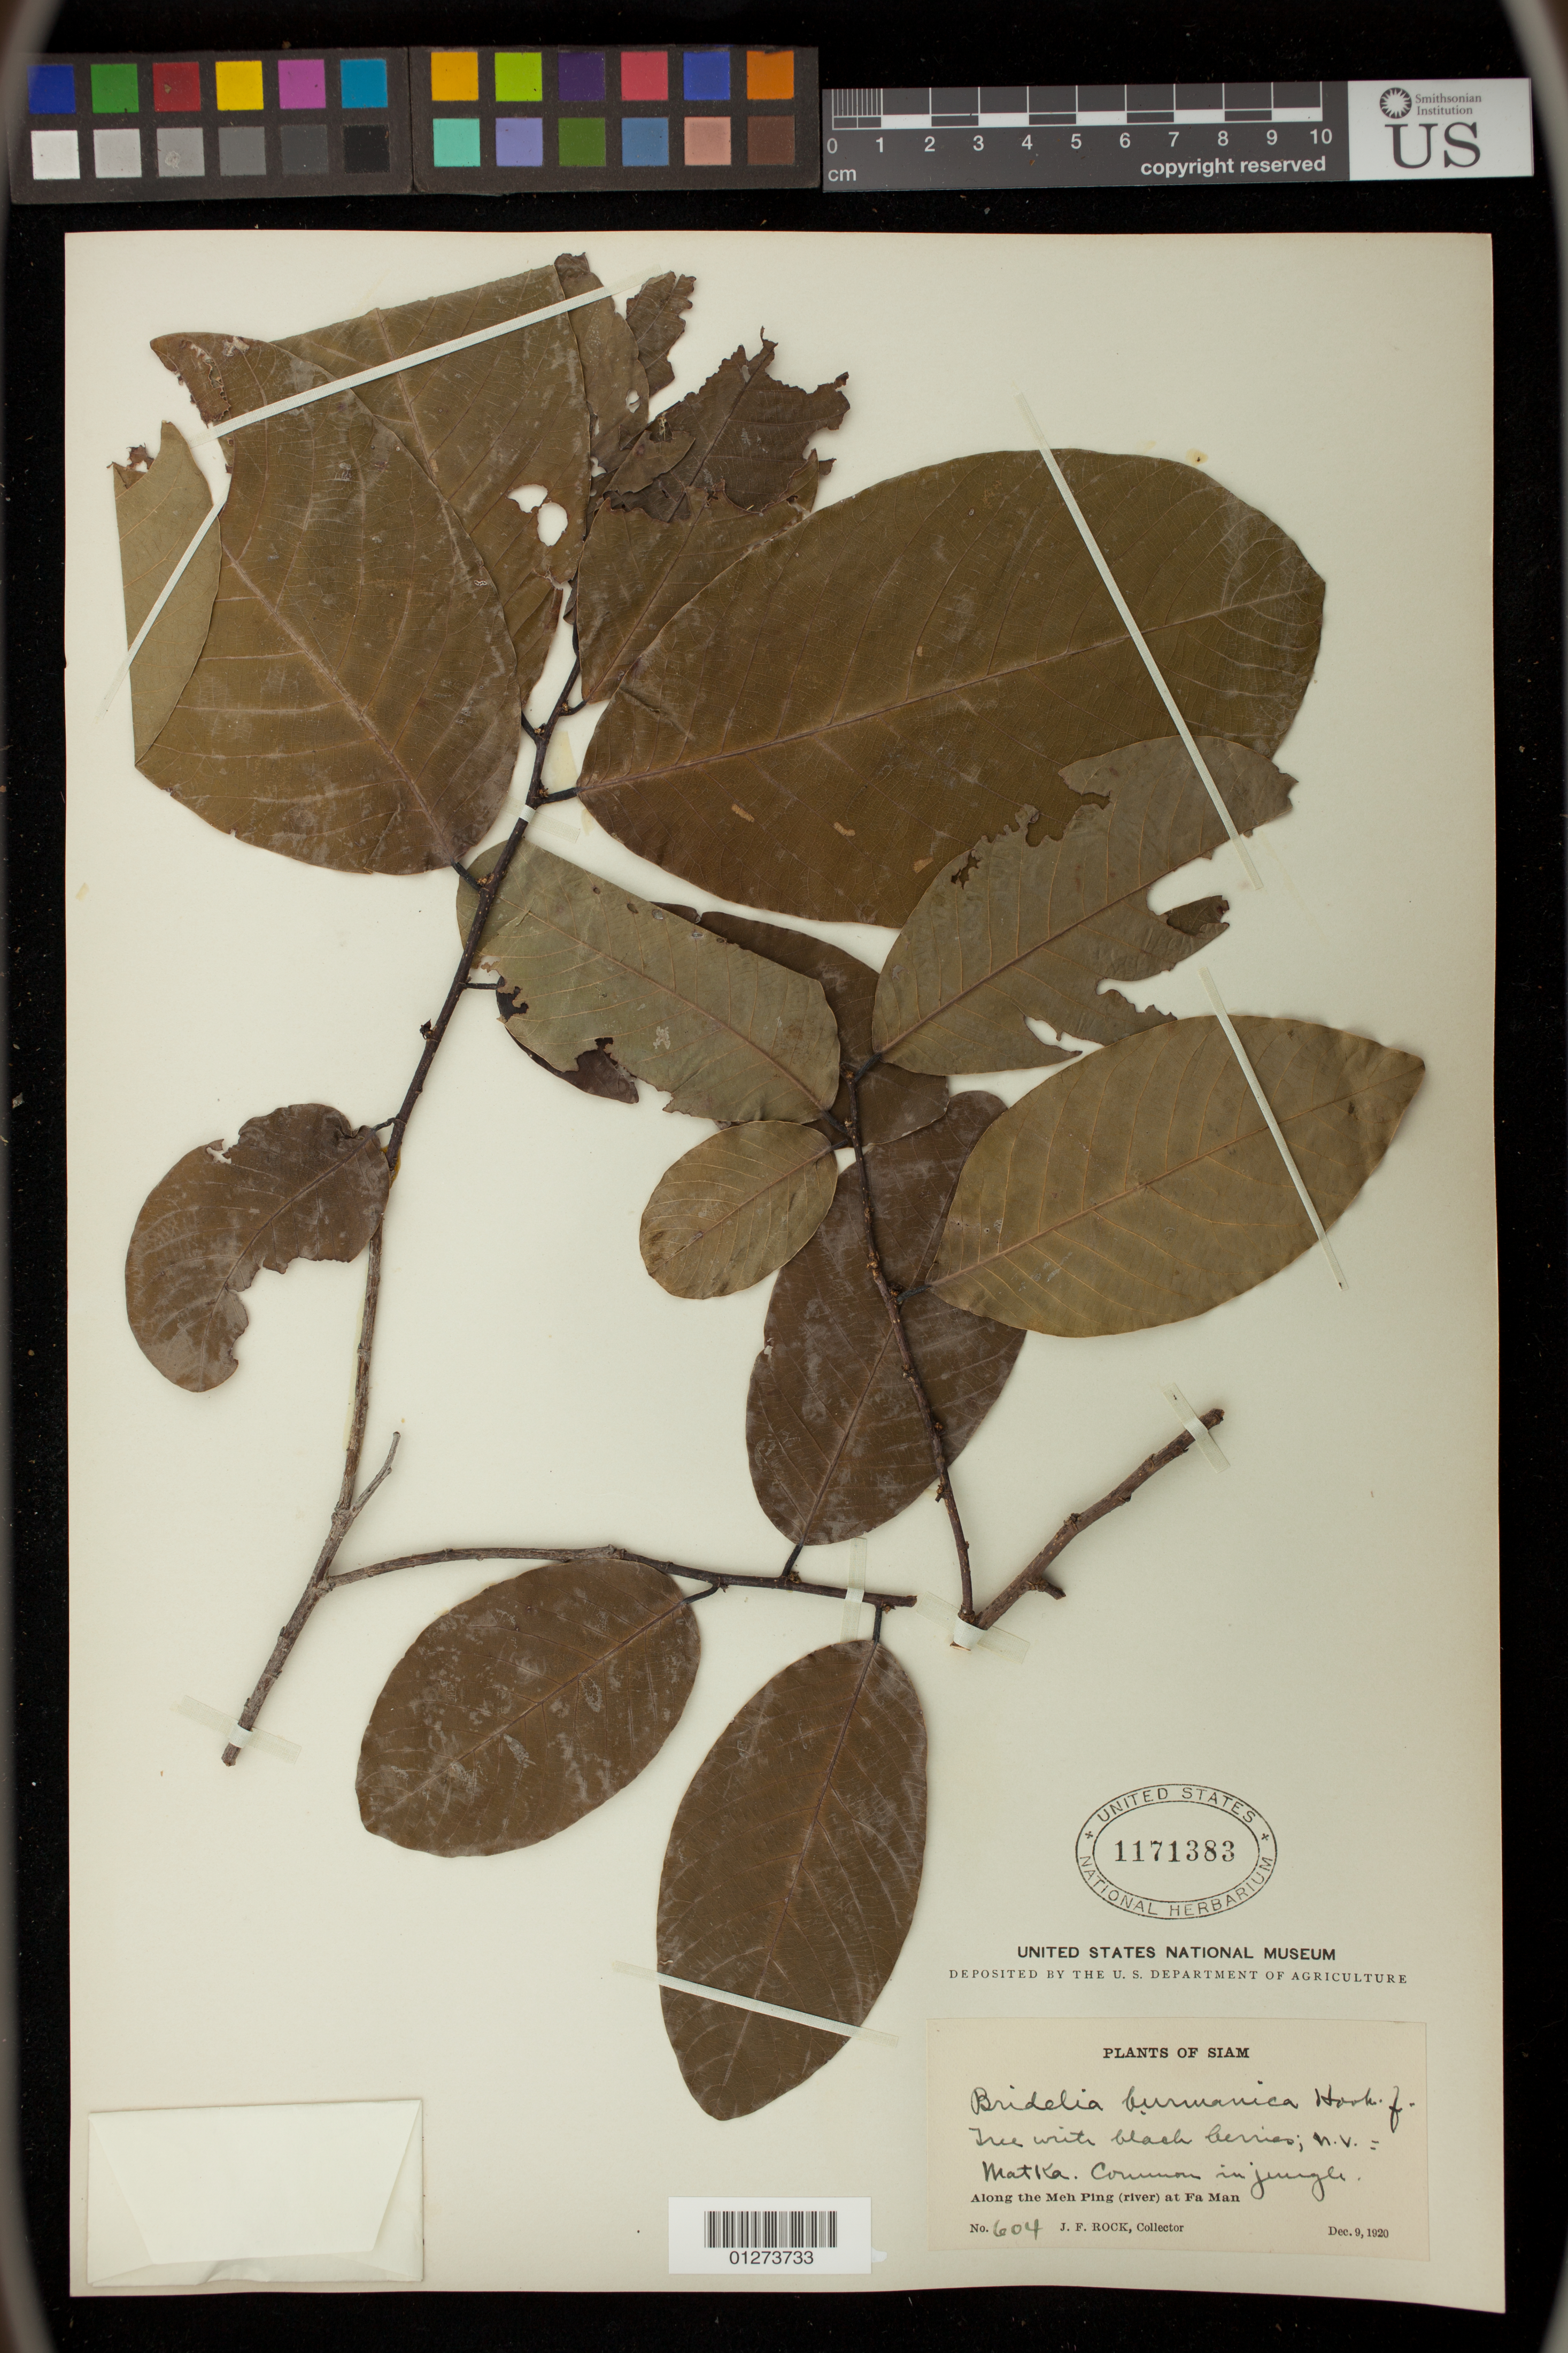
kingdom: Plantae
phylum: Tracheophyta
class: Magnoliopsida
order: Malpighiales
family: Phyllanthaceae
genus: Bridelia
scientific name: Bridelia ovata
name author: Decne.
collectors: J. F. Rock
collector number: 604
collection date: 1920-12-09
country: Thailand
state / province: Lop Buri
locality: Siam. Along the Meh Ping (river) at Fa Man.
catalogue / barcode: US 1171383